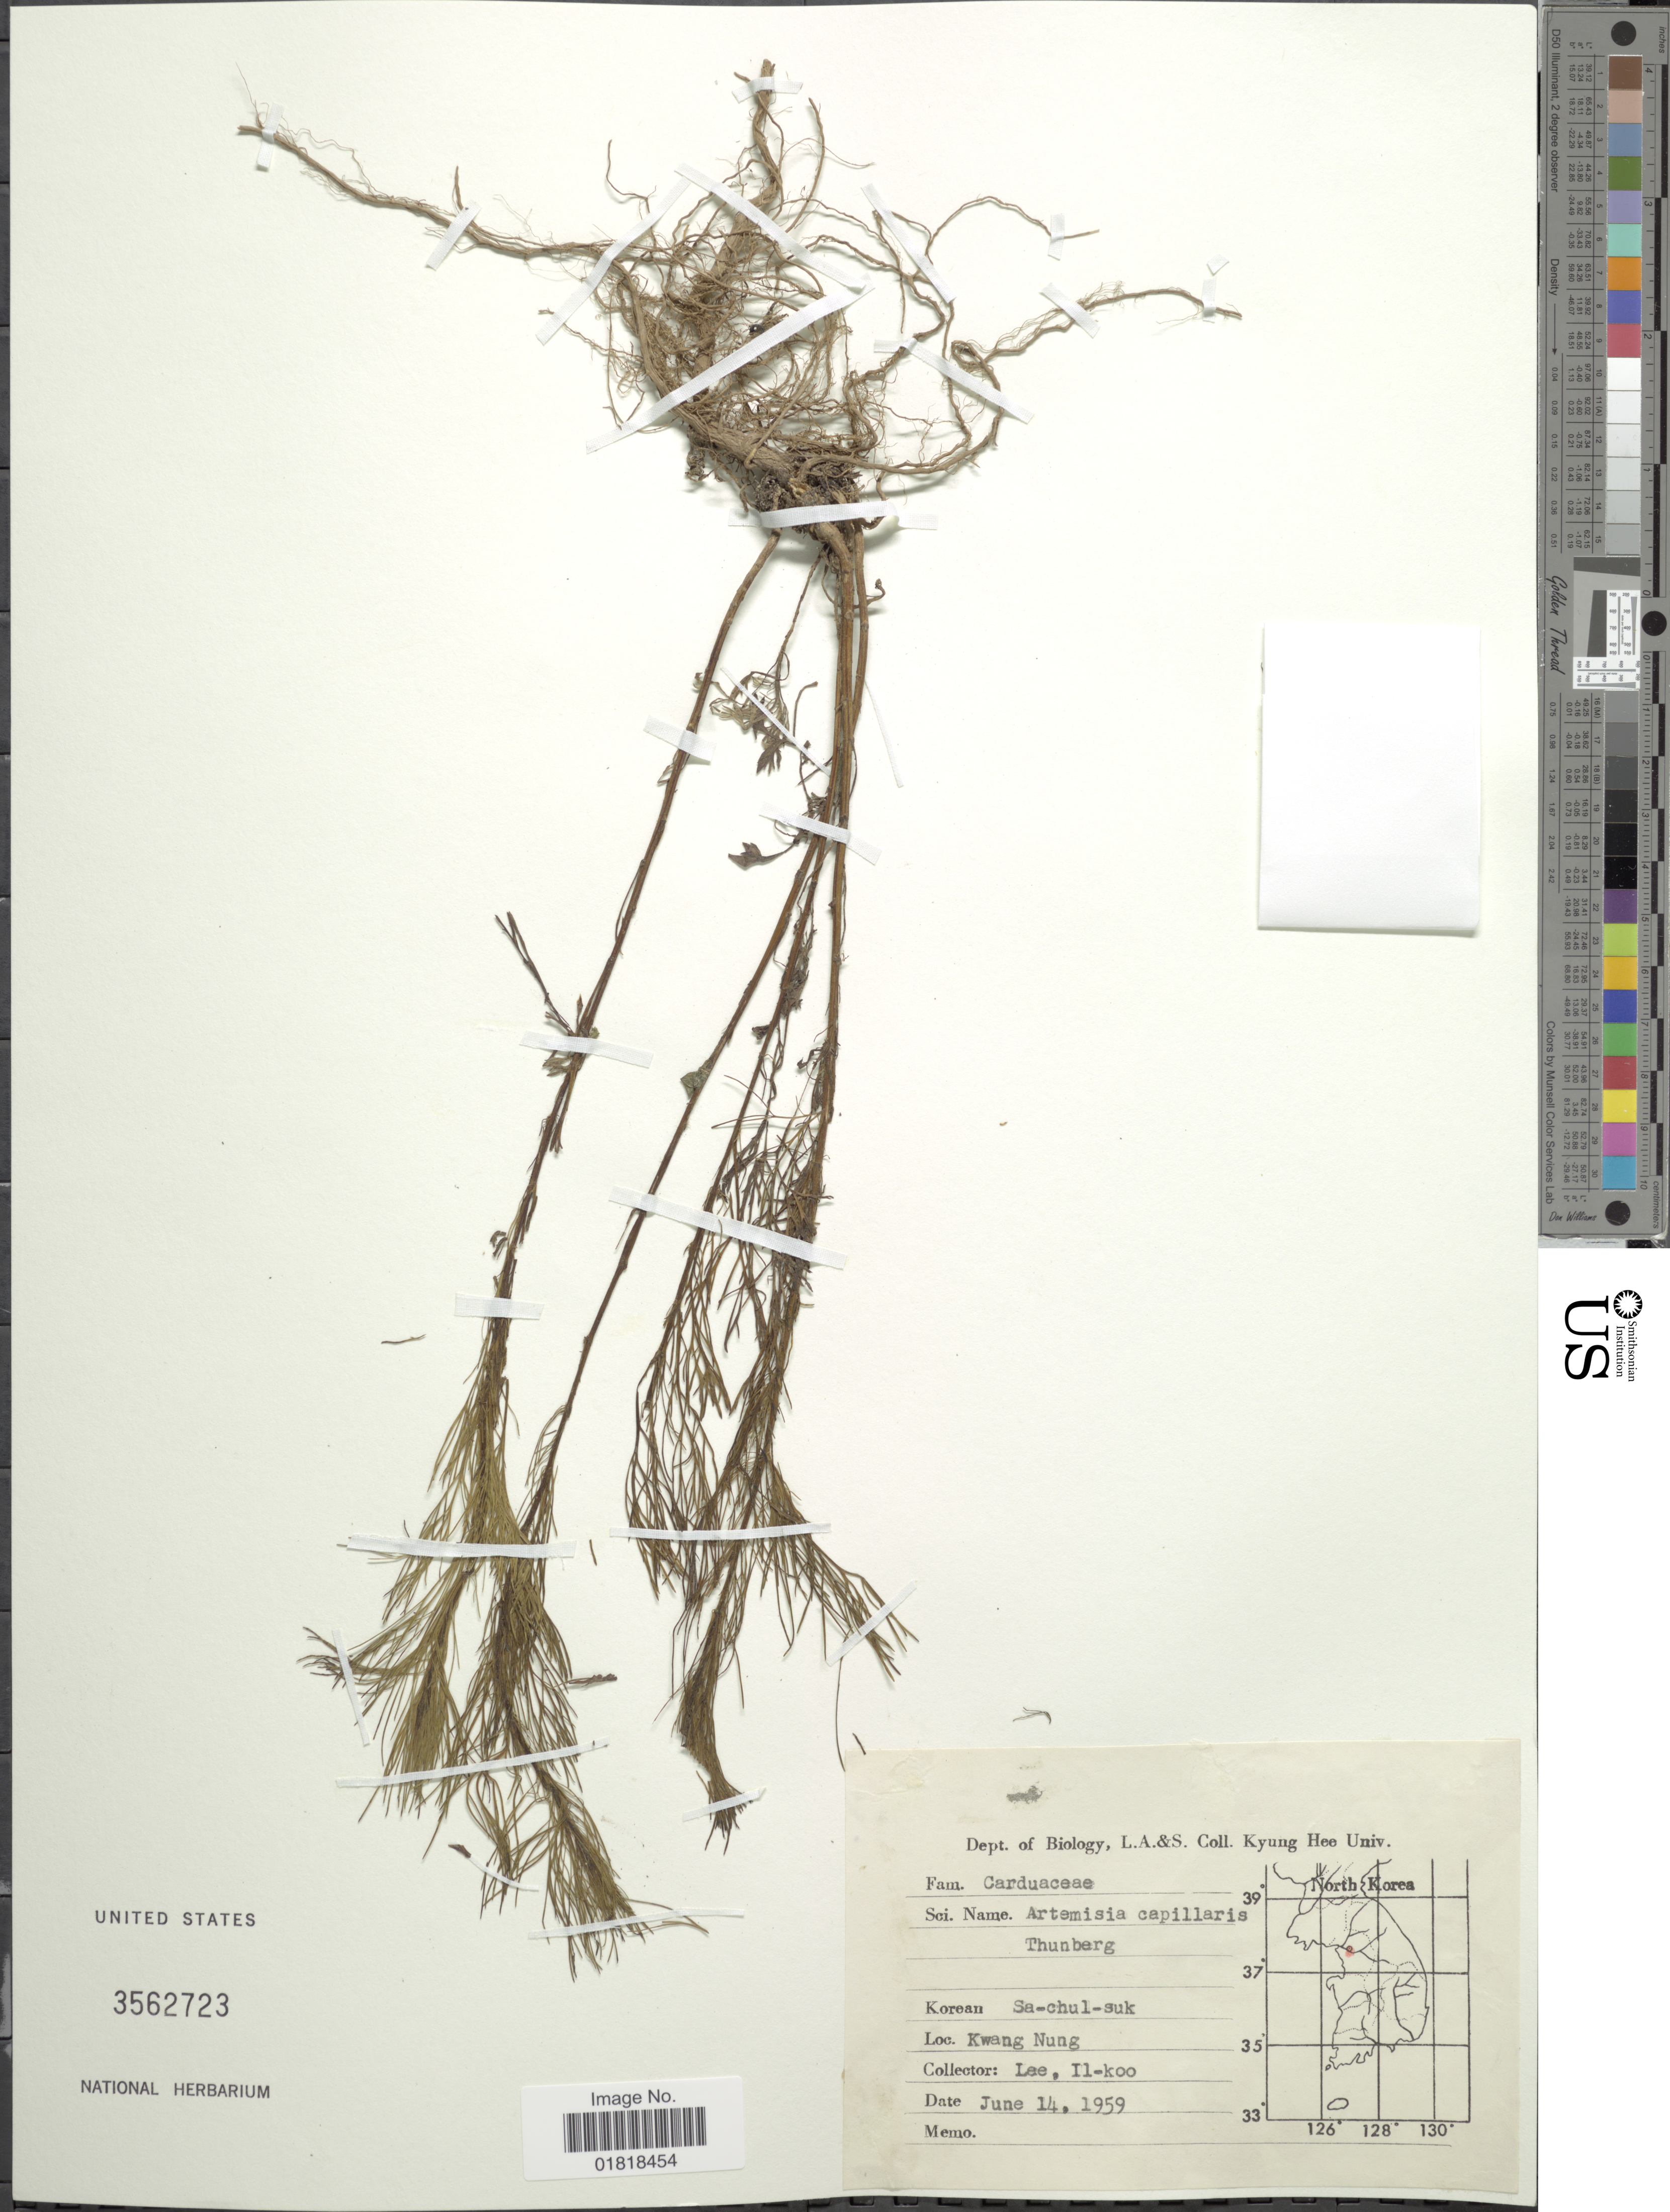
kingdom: Plantae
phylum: Tracheophyta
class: Magnoliopsida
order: Asterales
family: Asteraceae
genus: Artemisia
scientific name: Artemisia capillaris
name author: Thunb.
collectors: I. Lee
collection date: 1959-06-14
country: South Korea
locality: Kwang Nung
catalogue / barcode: US 3562723